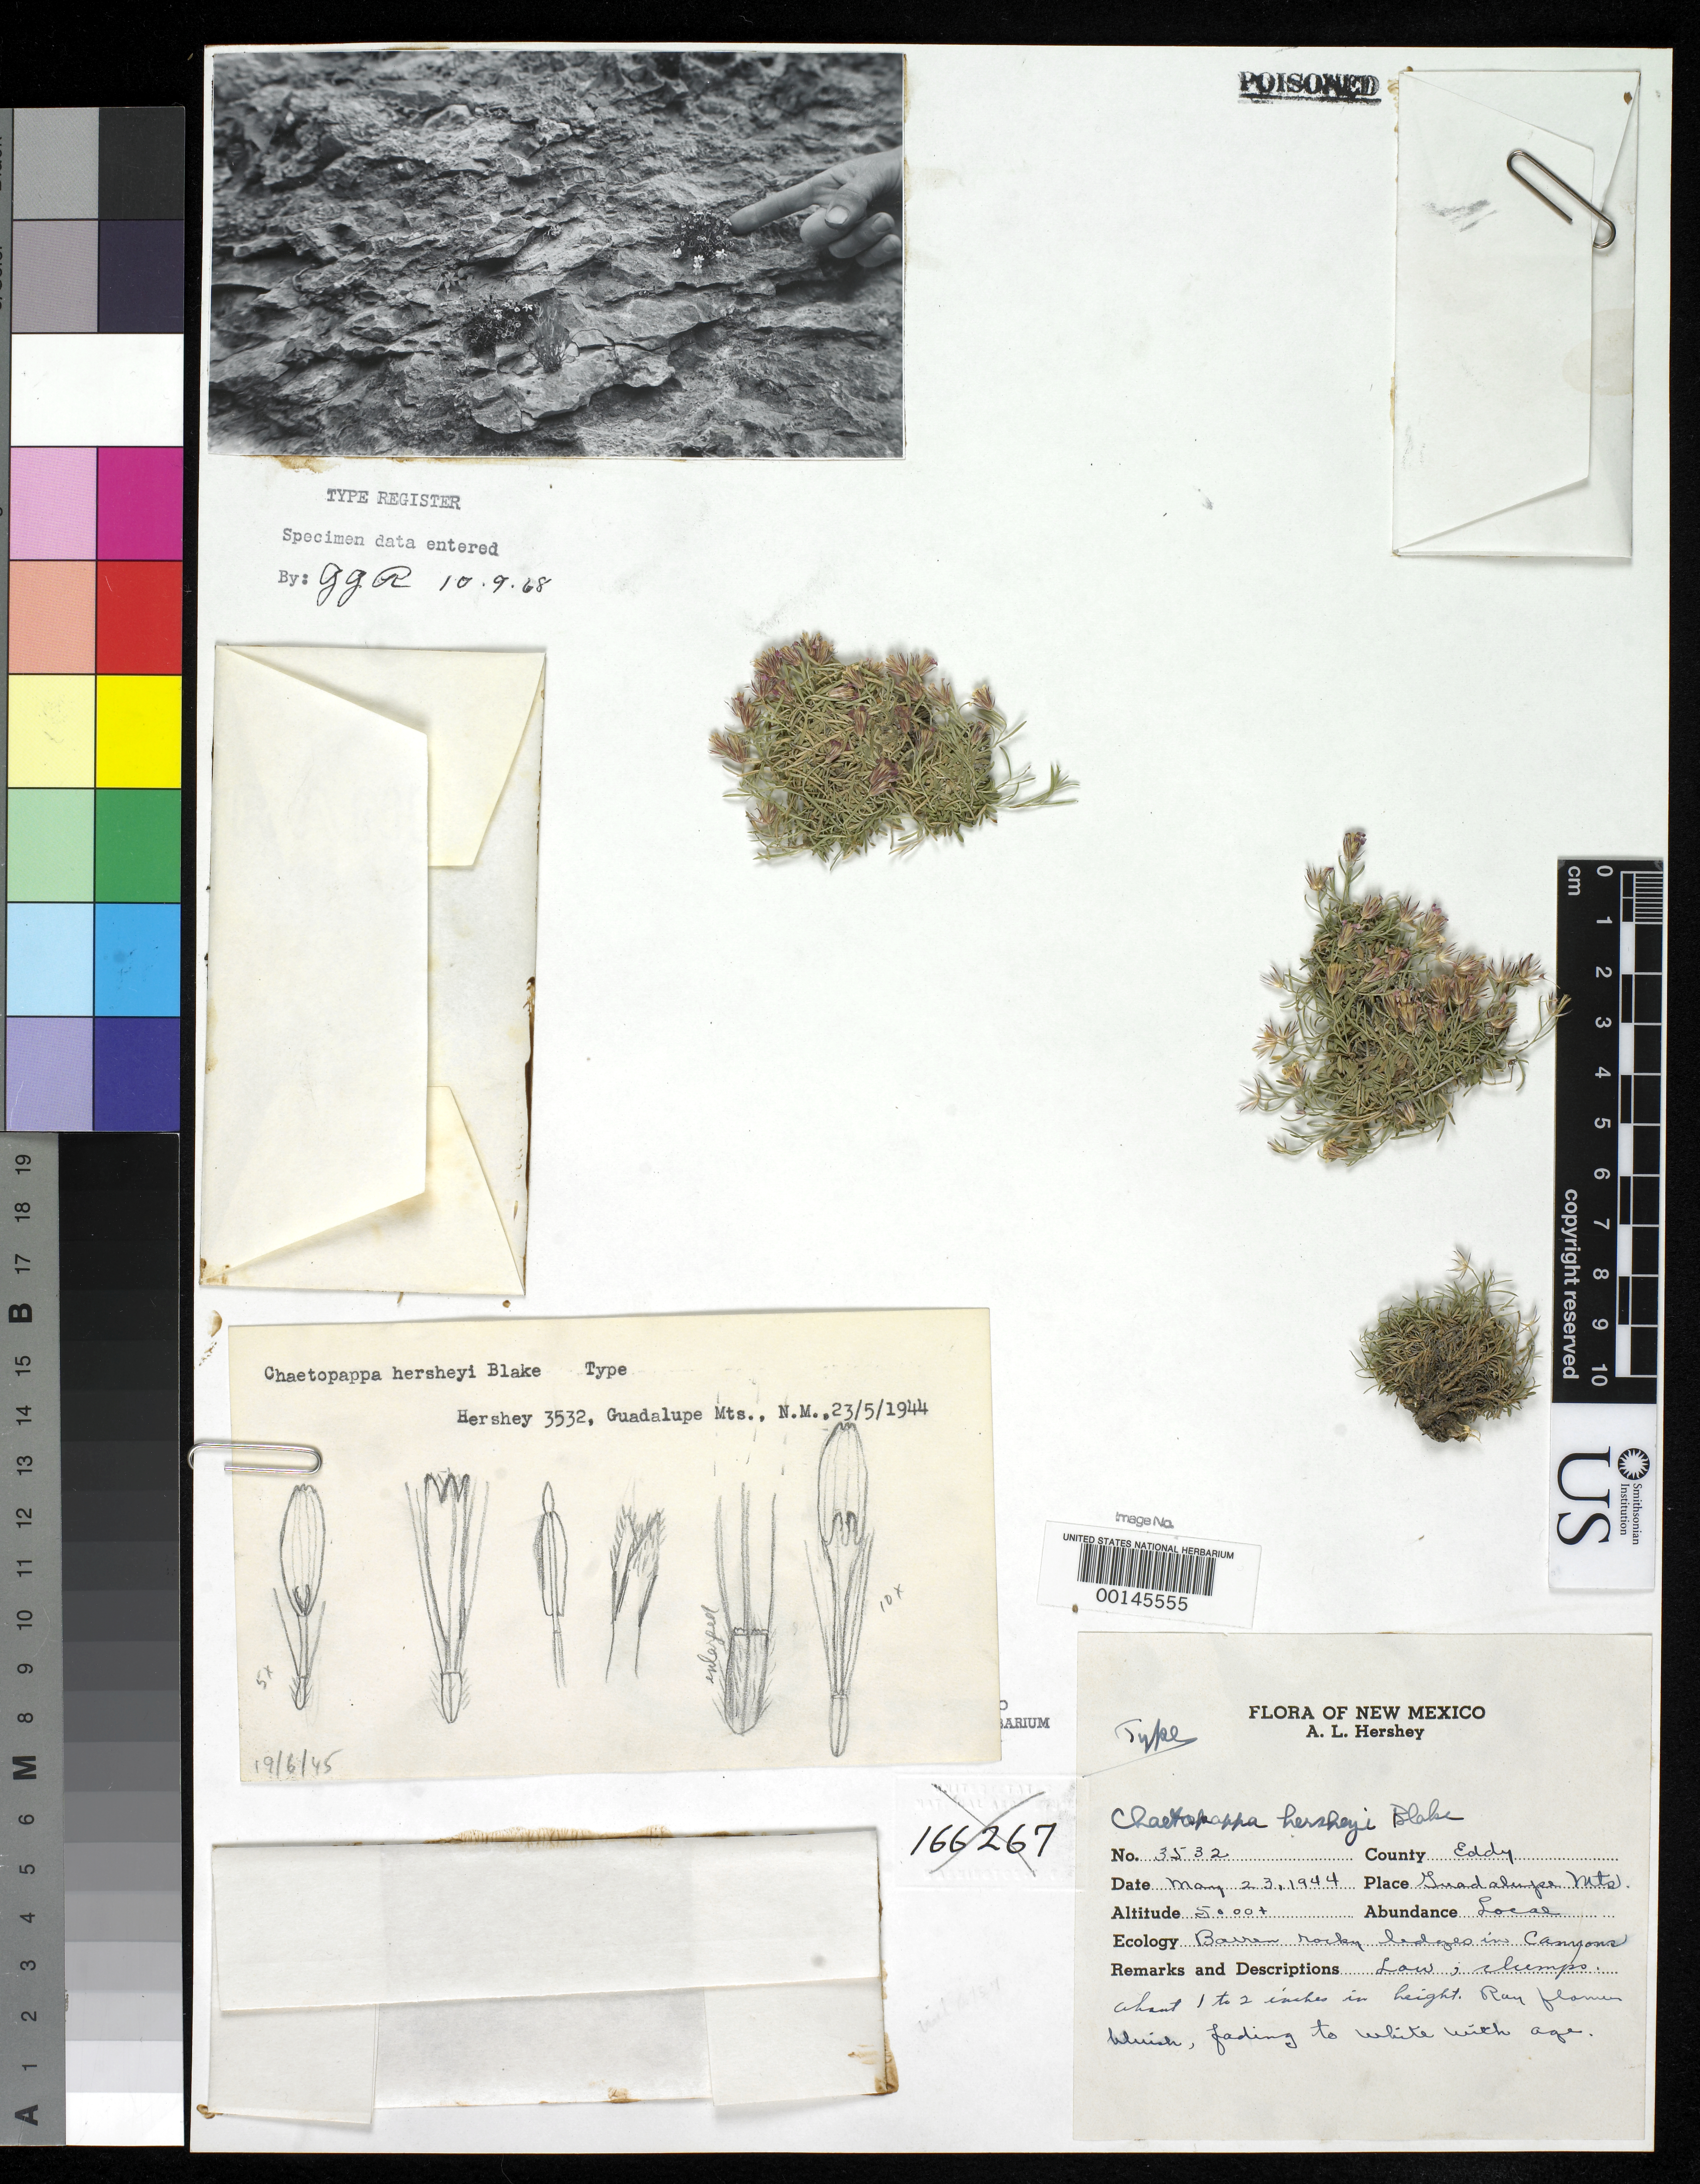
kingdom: Plantae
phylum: Tracheophyta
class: Magnoliopsida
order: Asterales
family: Asteraceae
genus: Chaetopappa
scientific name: Chaetopappa hersheyi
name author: S.F. Blake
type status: Holotype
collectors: A. Hershey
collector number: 3532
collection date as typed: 23 May 1944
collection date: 1944-05-23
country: United States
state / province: New Mexico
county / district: Eddy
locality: Guadalupe Mts.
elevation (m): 1525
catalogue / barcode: US 2133302